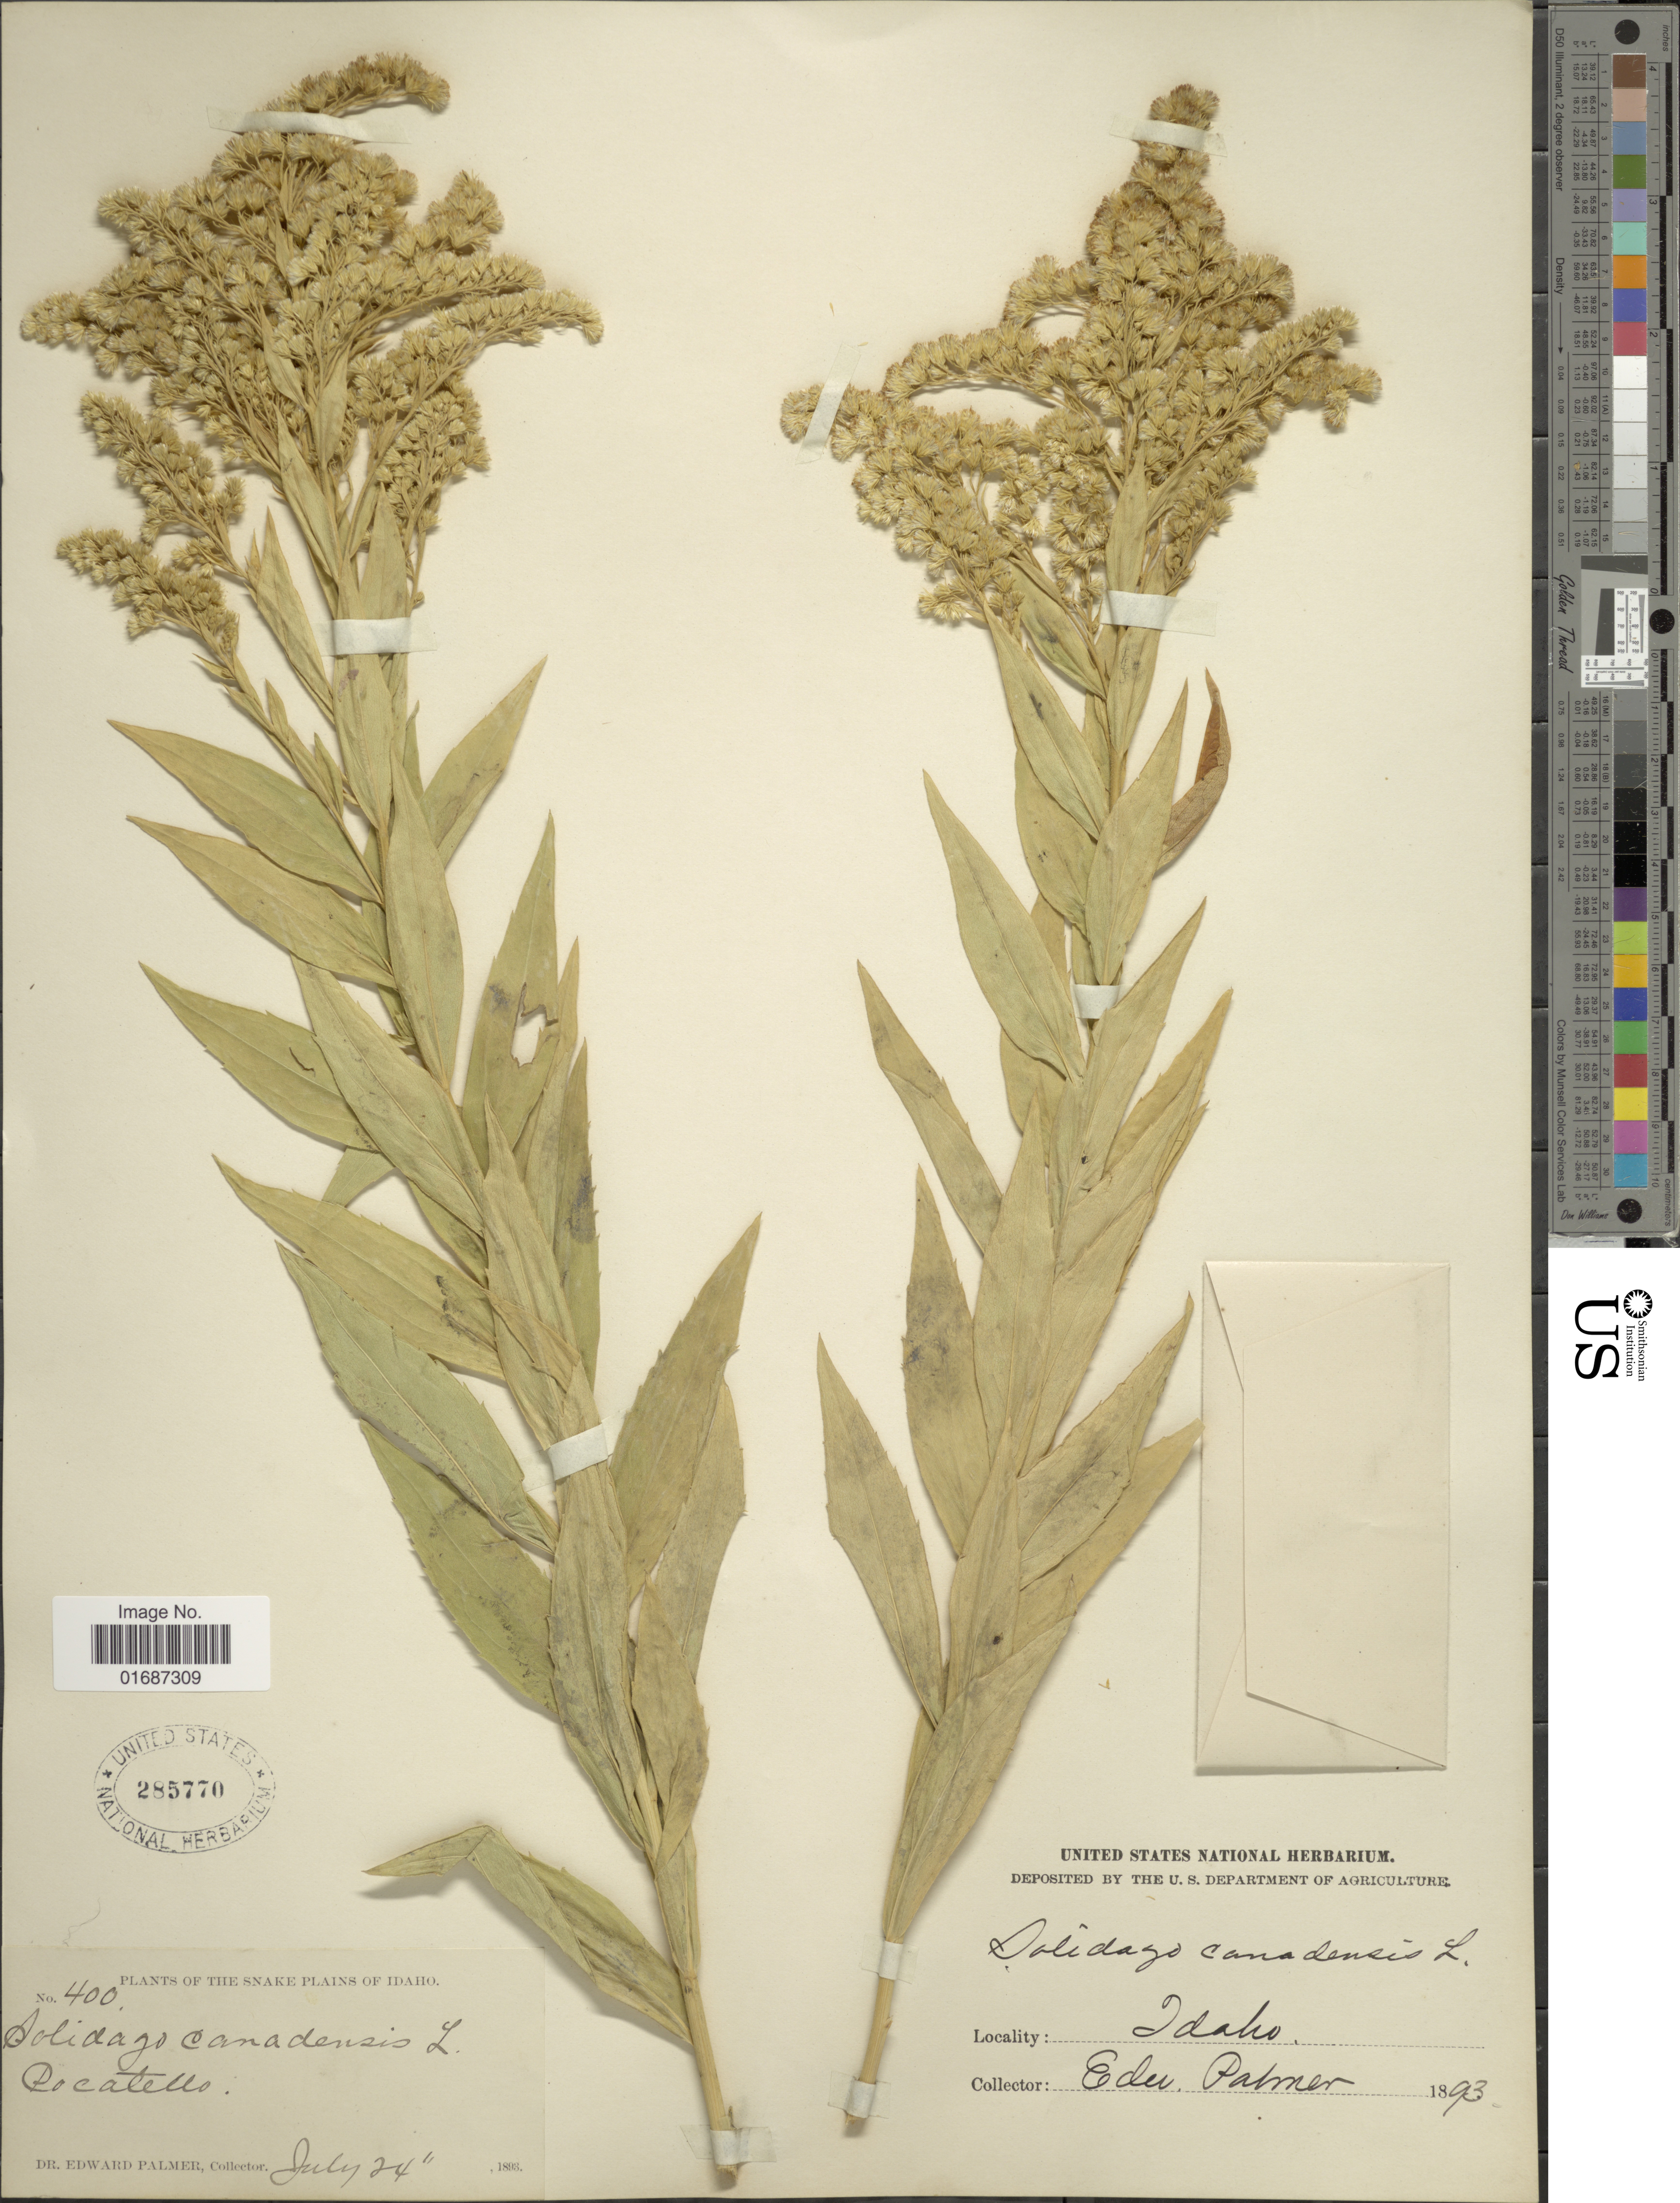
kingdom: Plantae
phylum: Tracheophyta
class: Magnoliopsida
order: Asterales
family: Asteraceae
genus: Solidago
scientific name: Solidago gigantea var. leiophylla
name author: Fernald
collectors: E. Palmer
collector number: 400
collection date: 1893-07-24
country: United States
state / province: Idaho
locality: Snake Plains, Pocatello [unsure placement]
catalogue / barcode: US 285770